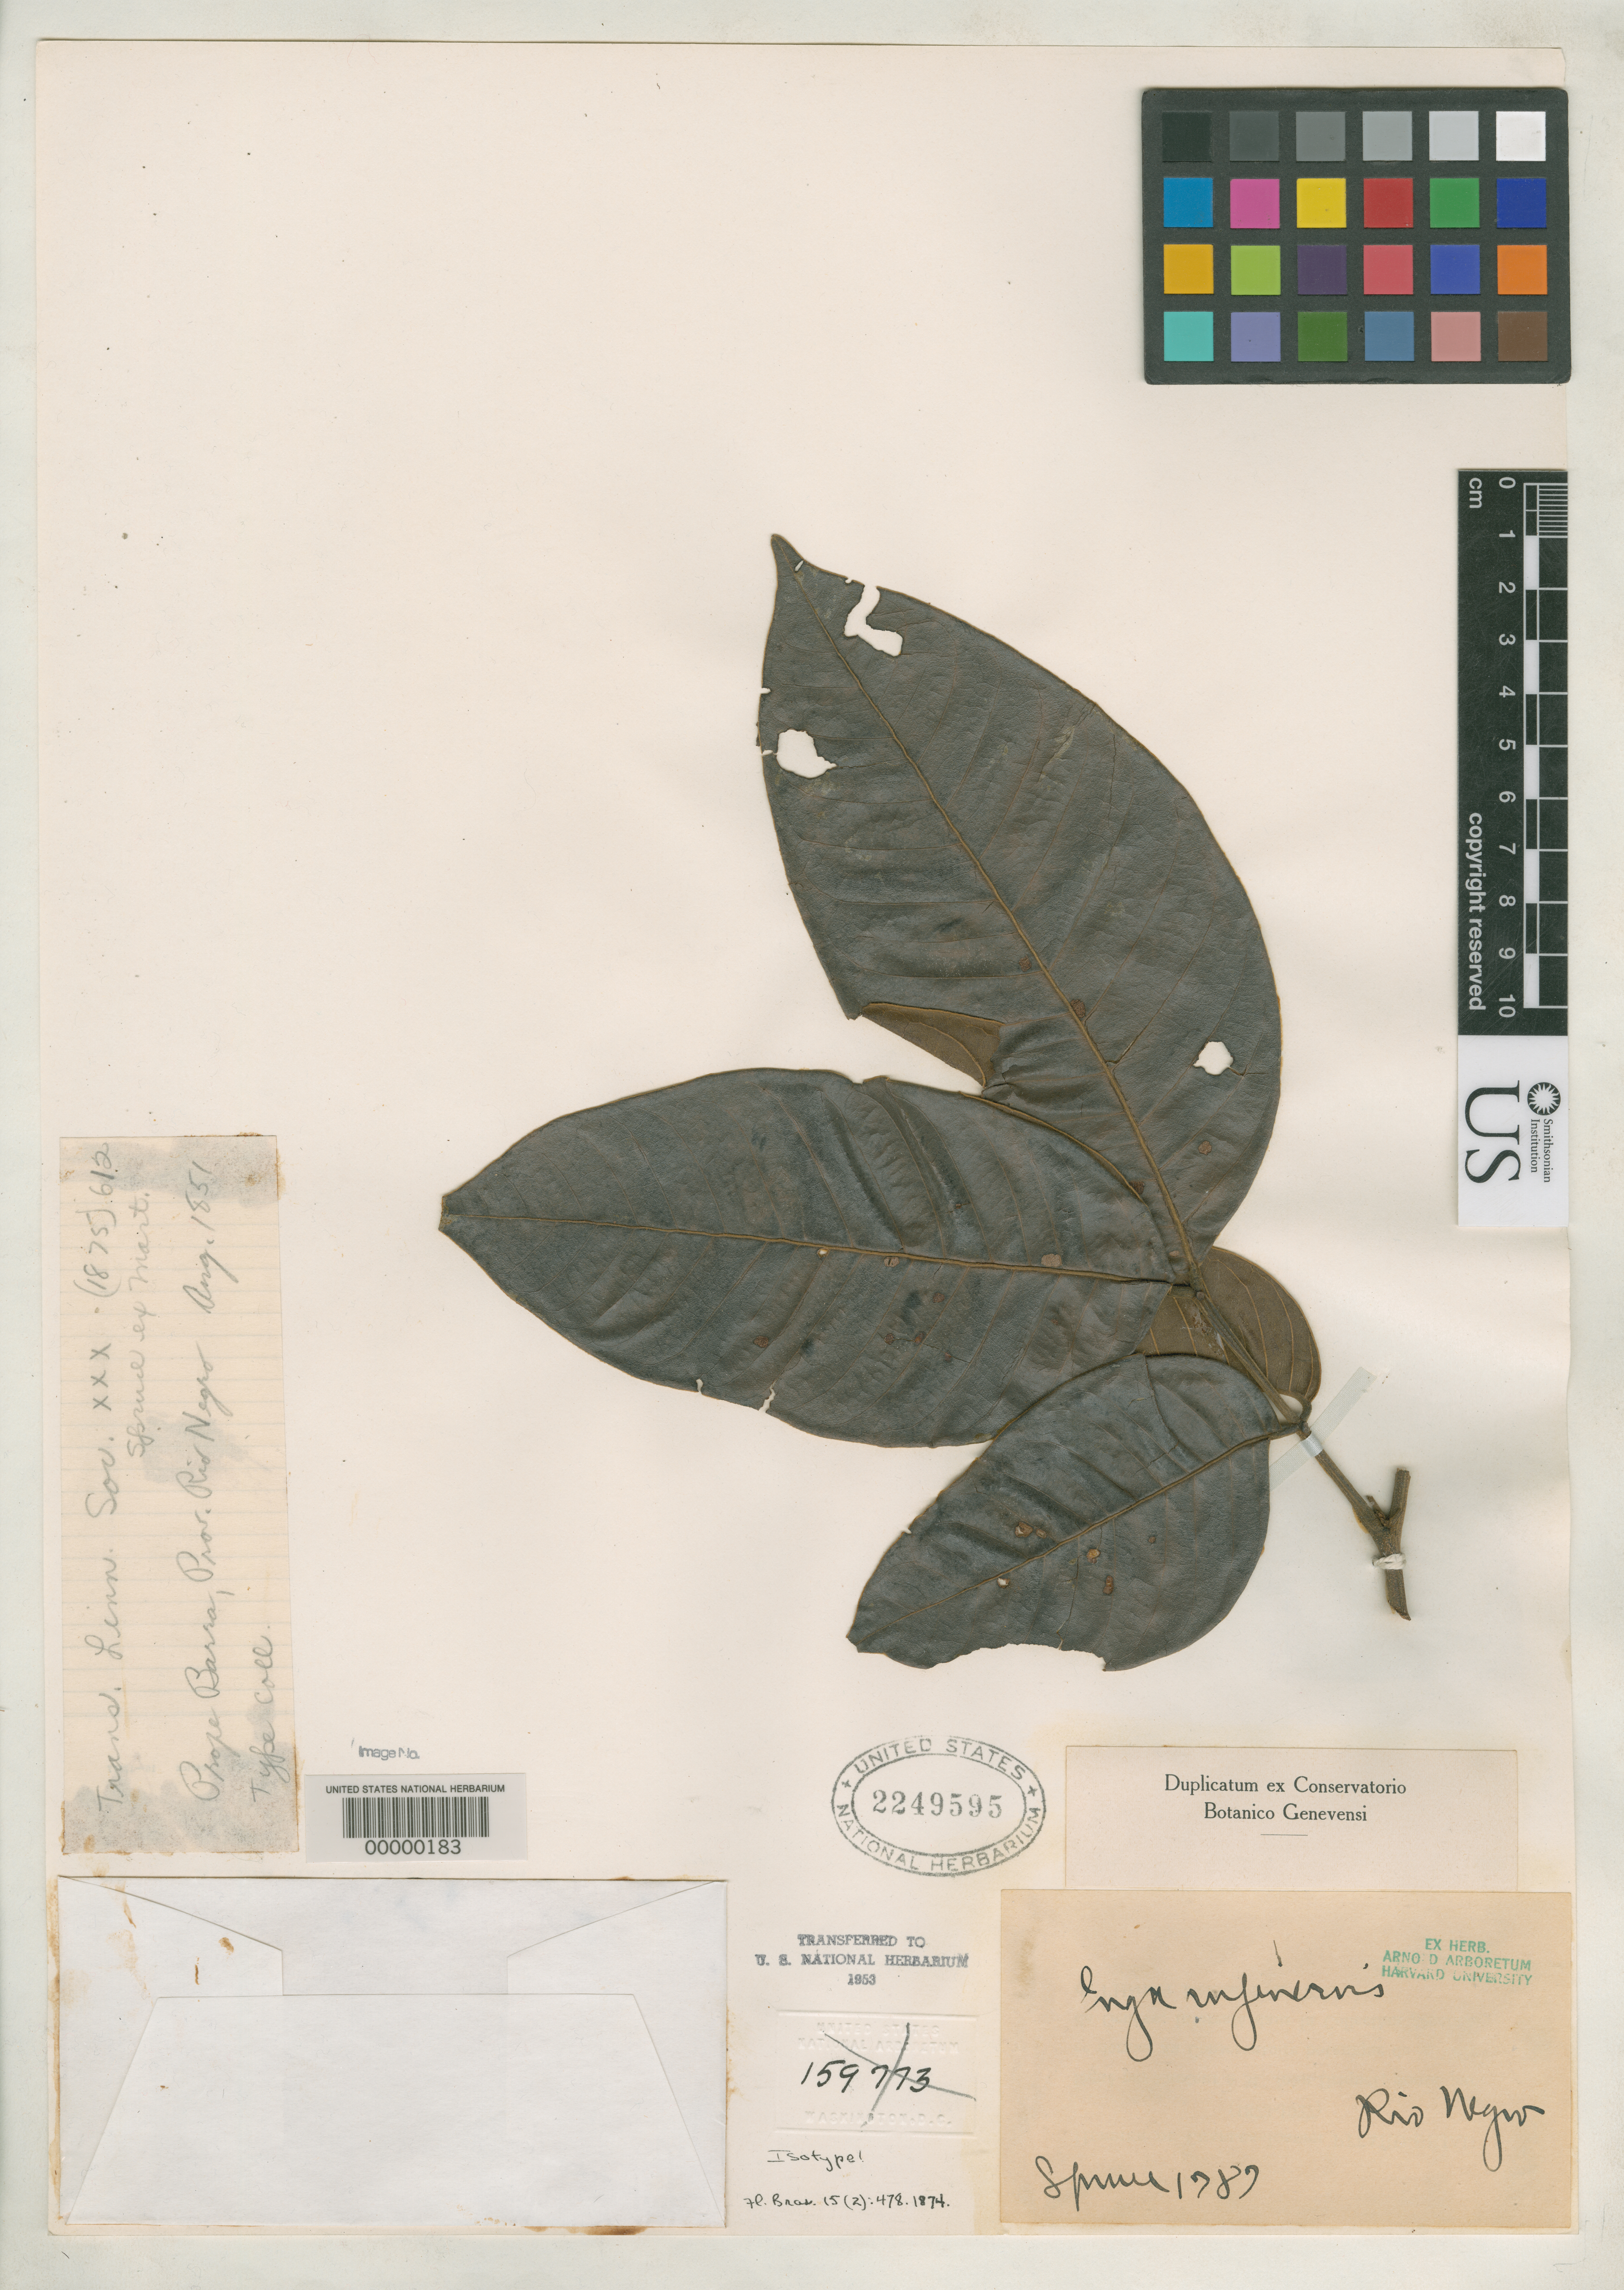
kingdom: Plantae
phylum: Tracheophyta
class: Magnoliopsida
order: Fabales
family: Fabaceae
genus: Inga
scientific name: Inga rufinervis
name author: Spruce ex Benth.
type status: Type Collection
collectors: R. Spruce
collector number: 1787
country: Brazil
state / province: Amazonas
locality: Amazonia, Rio Negro.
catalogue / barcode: US 2249595